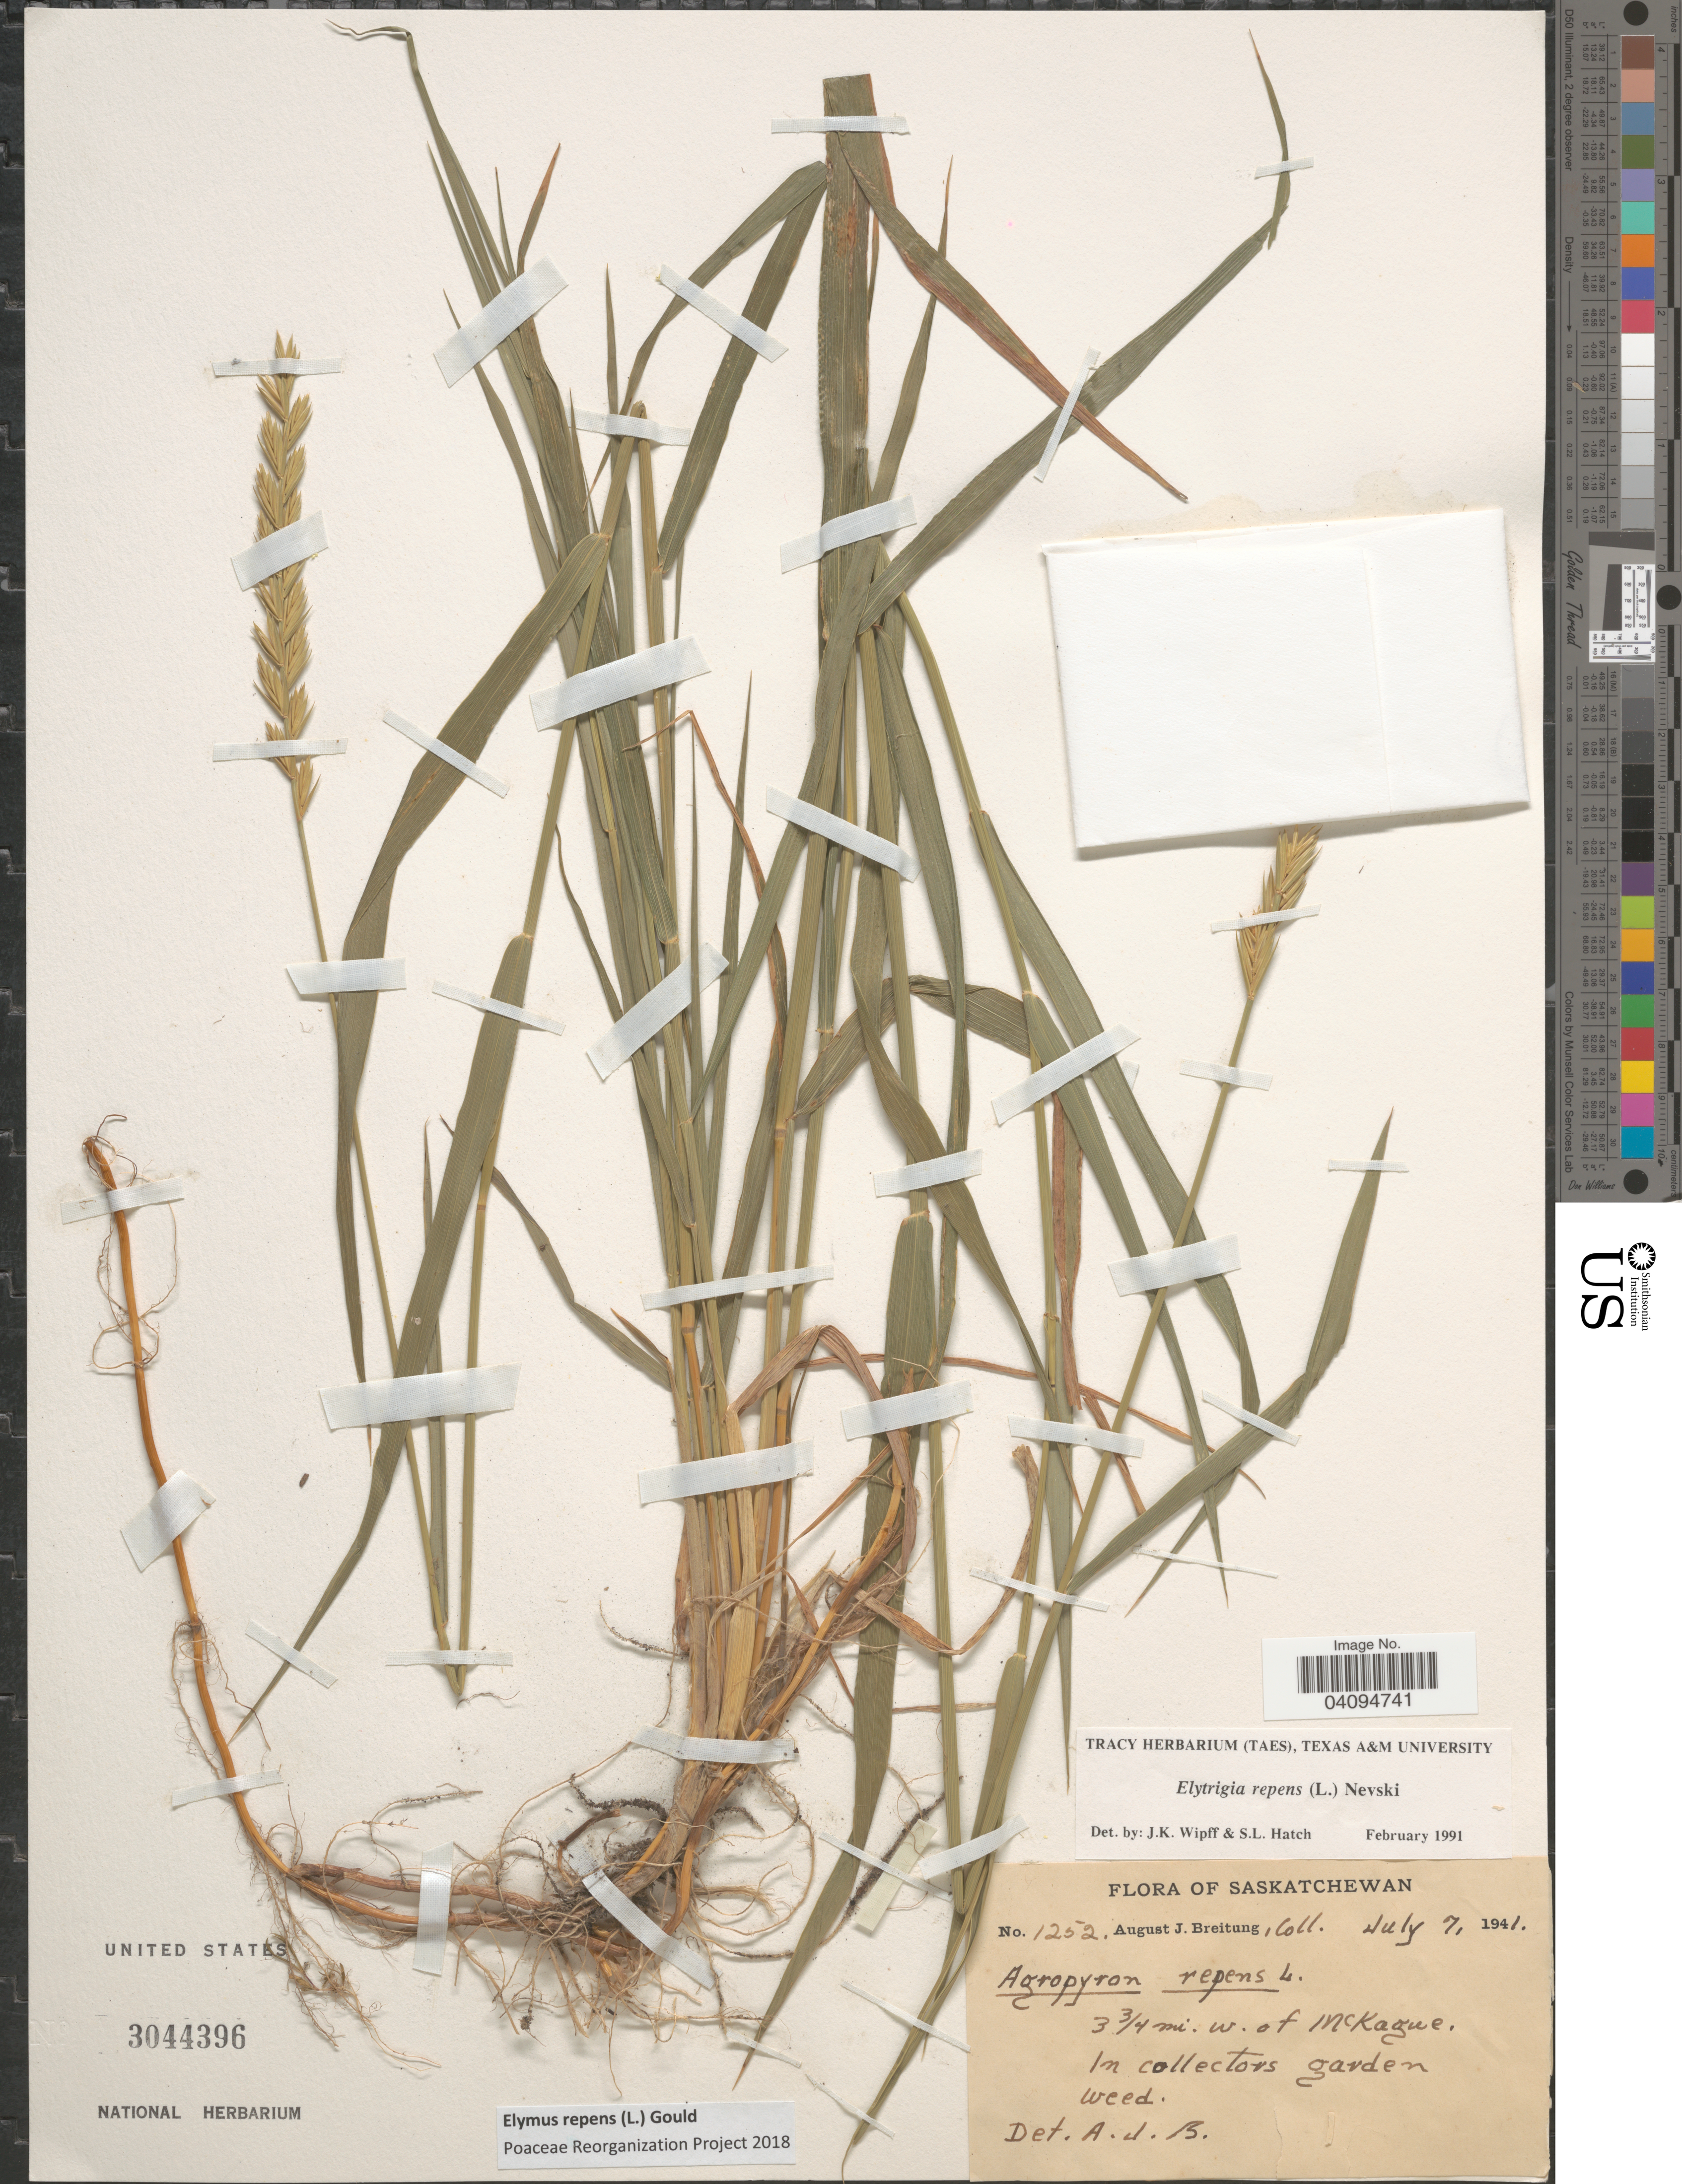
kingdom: Plantae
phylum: Tracheophyta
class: Liliopsida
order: Poales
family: Poaceae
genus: Elymus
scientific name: Elymus repens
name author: (L.) Gould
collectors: A. Breitung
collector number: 1252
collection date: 1941-07-07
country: Canada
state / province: Saskatchewan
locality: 3 3/4 mi. W, of McKague.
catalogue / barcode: US 3044396